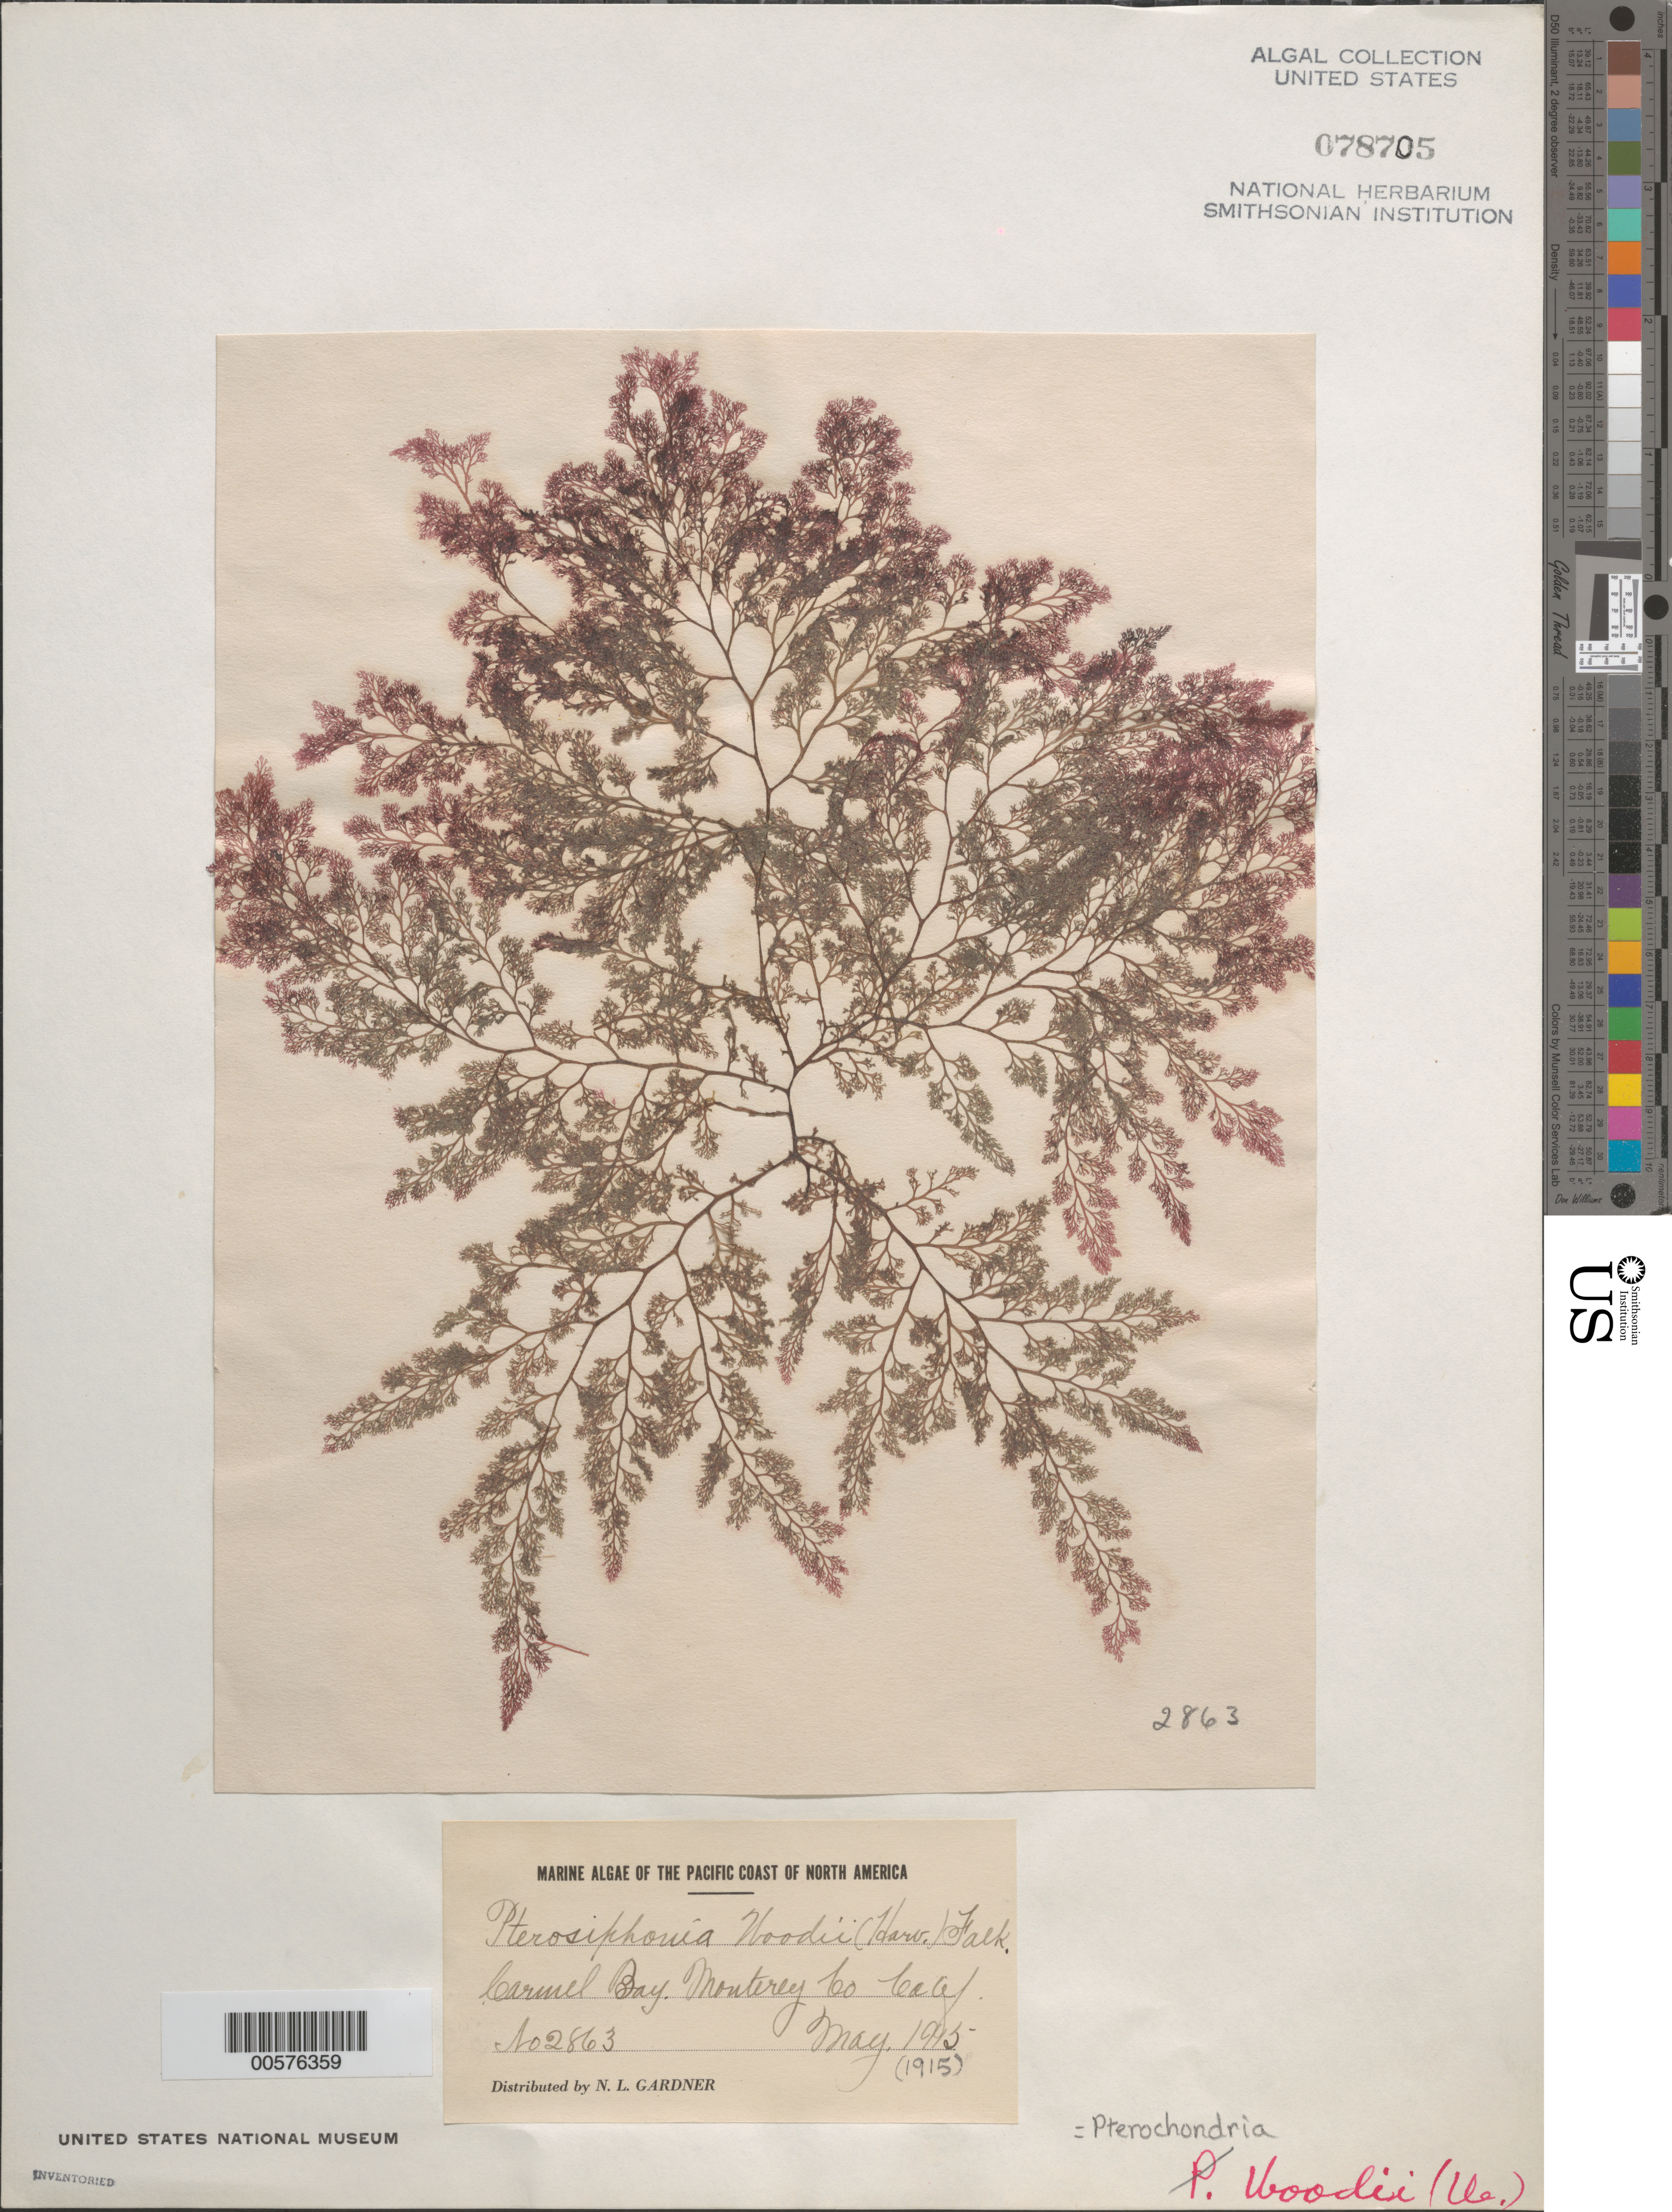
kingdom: Plantae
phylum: Rhodophyta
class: Florideophyceae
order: Ceramiales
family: Rhodomelaceae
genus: Pterochondria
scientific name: Pterochondria woodii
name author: (Harv.) Hollenb.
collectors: N. Gardner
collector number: NLG 2863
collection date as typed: May 1915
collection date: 1915-05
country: United States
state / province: California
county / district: Monterey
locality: Carmel Bay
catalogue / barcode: US 78705